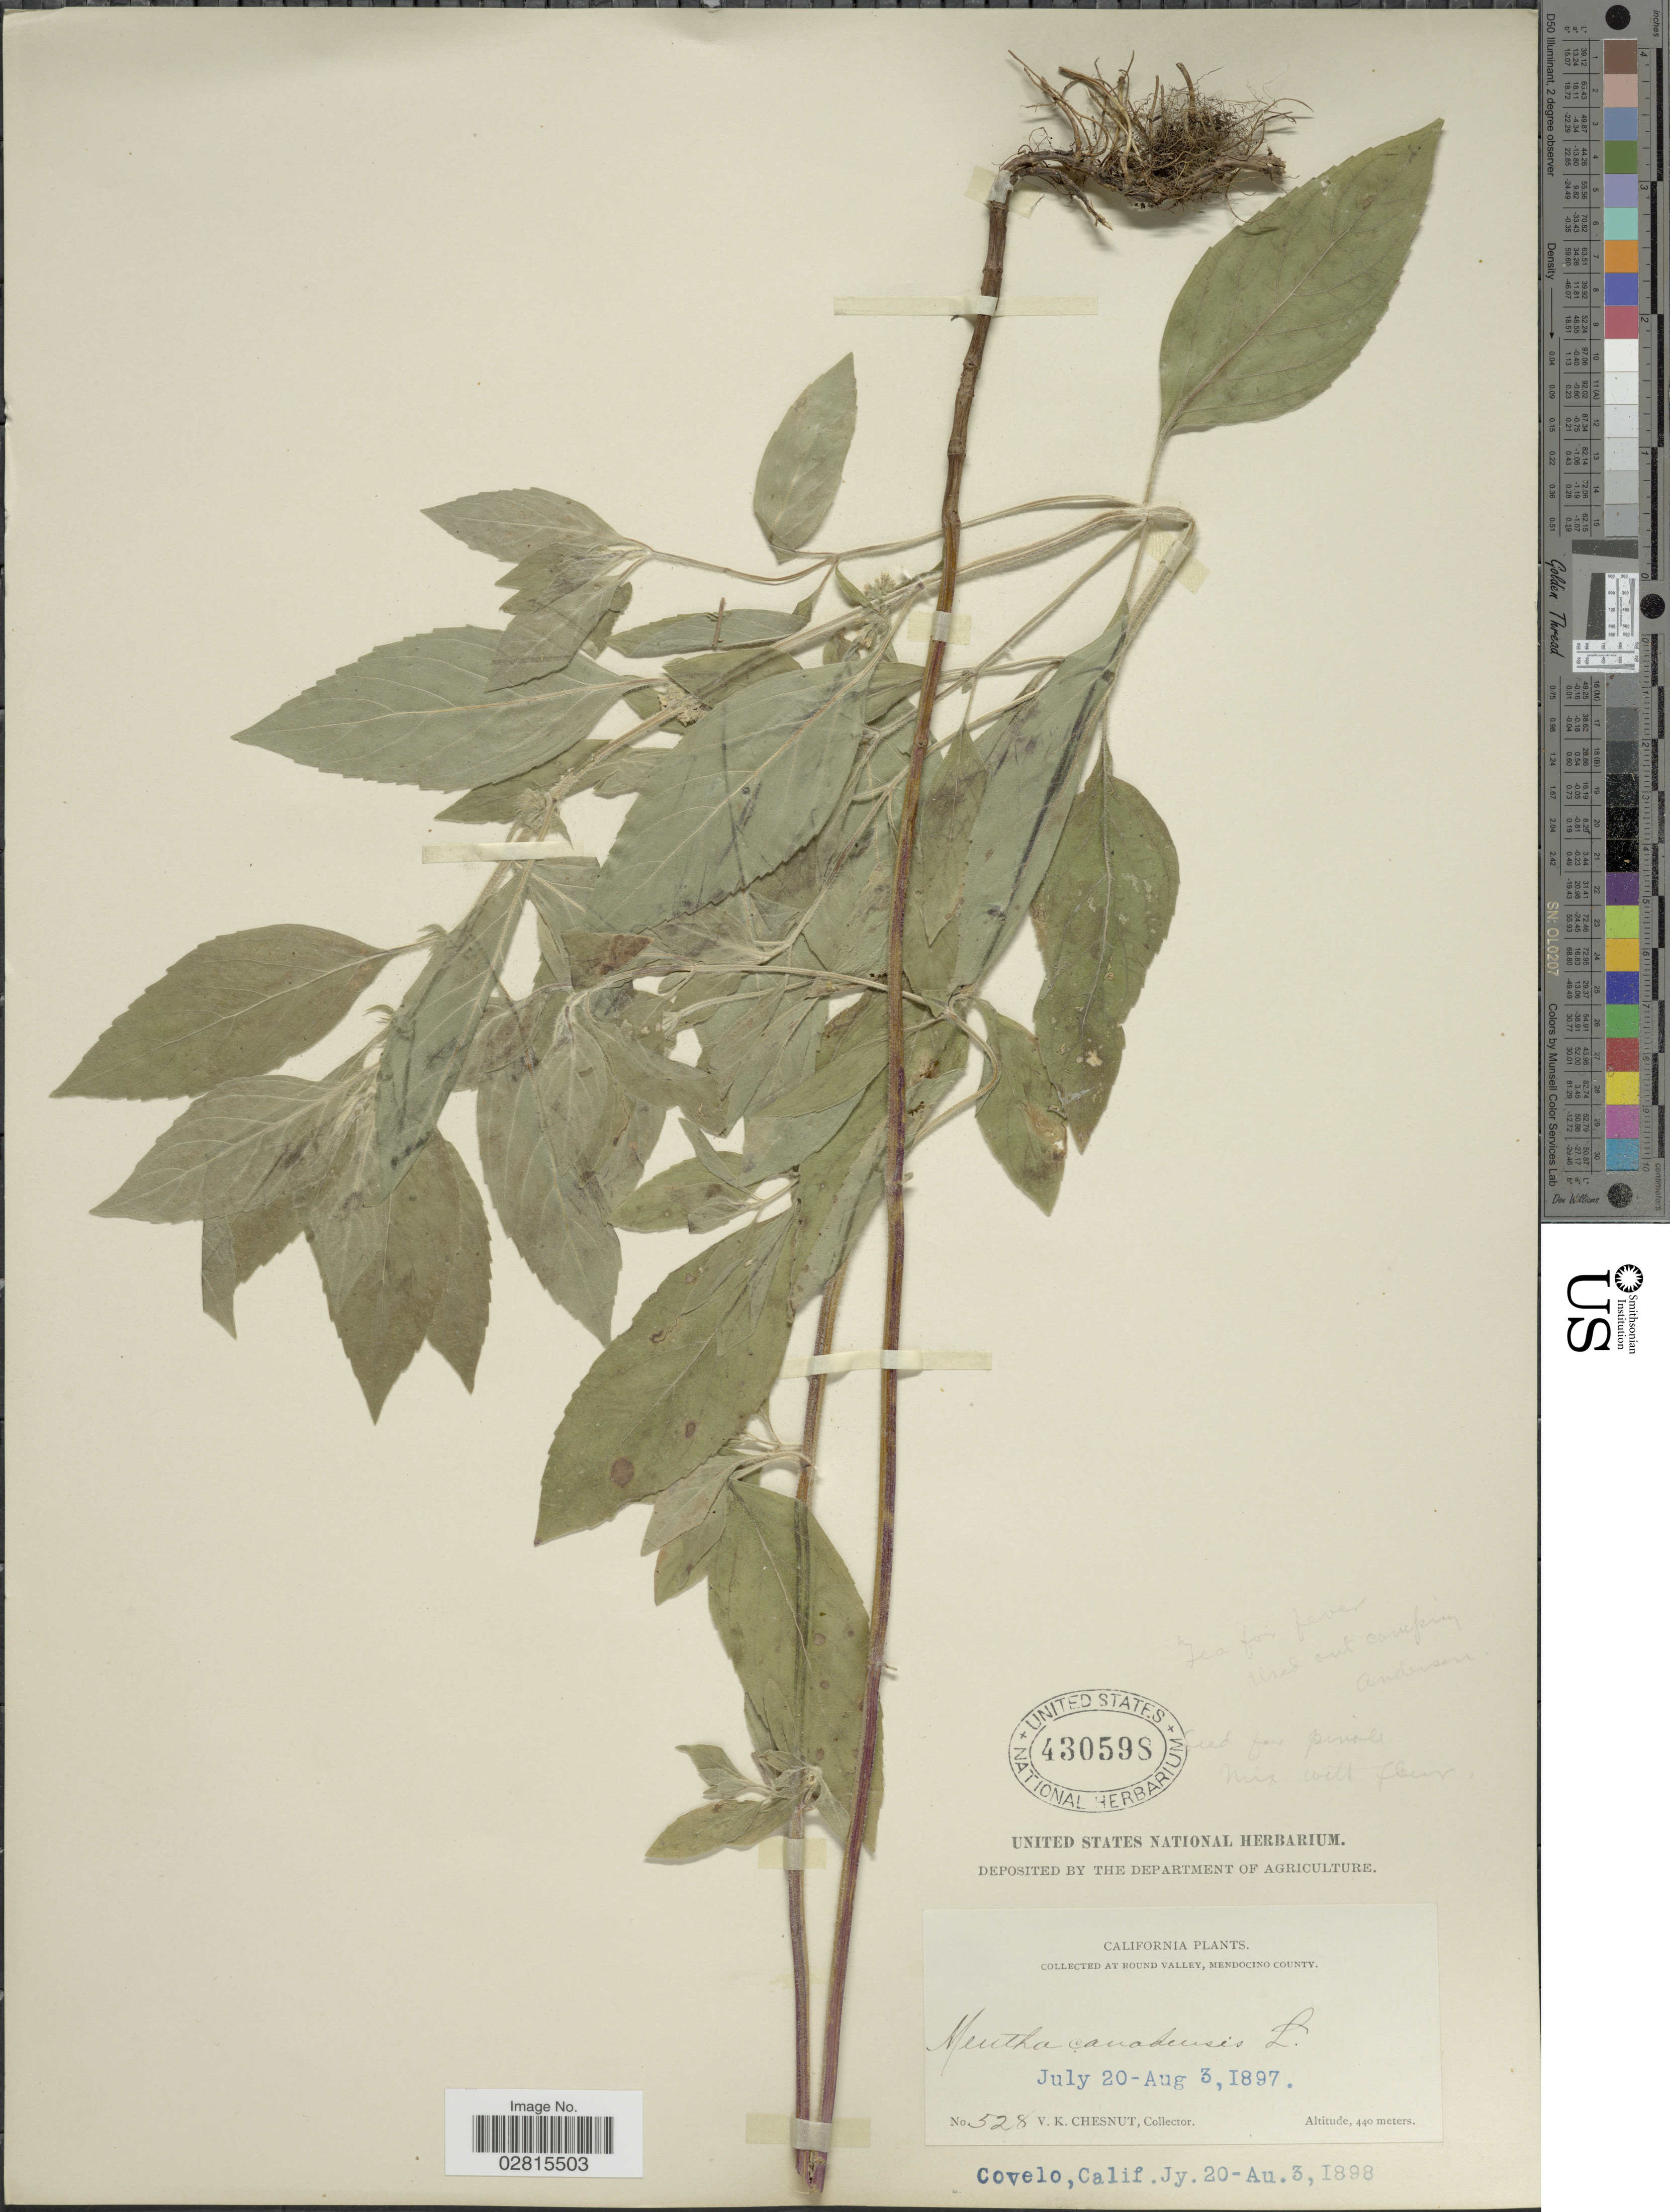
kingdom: Plantae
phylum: Tracheophyta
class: Magnoliopsida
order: Lamiales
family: Lamiaceae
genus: Mentha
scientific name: Mentha canadensis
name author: L.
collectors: V. Chesnut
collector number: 528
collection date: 1897-07-20/1897-08-03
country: United States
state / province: California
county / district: Mendocino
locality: Round Valley, Mendocino County. Covelo.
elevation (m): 440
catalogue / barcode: US 430598